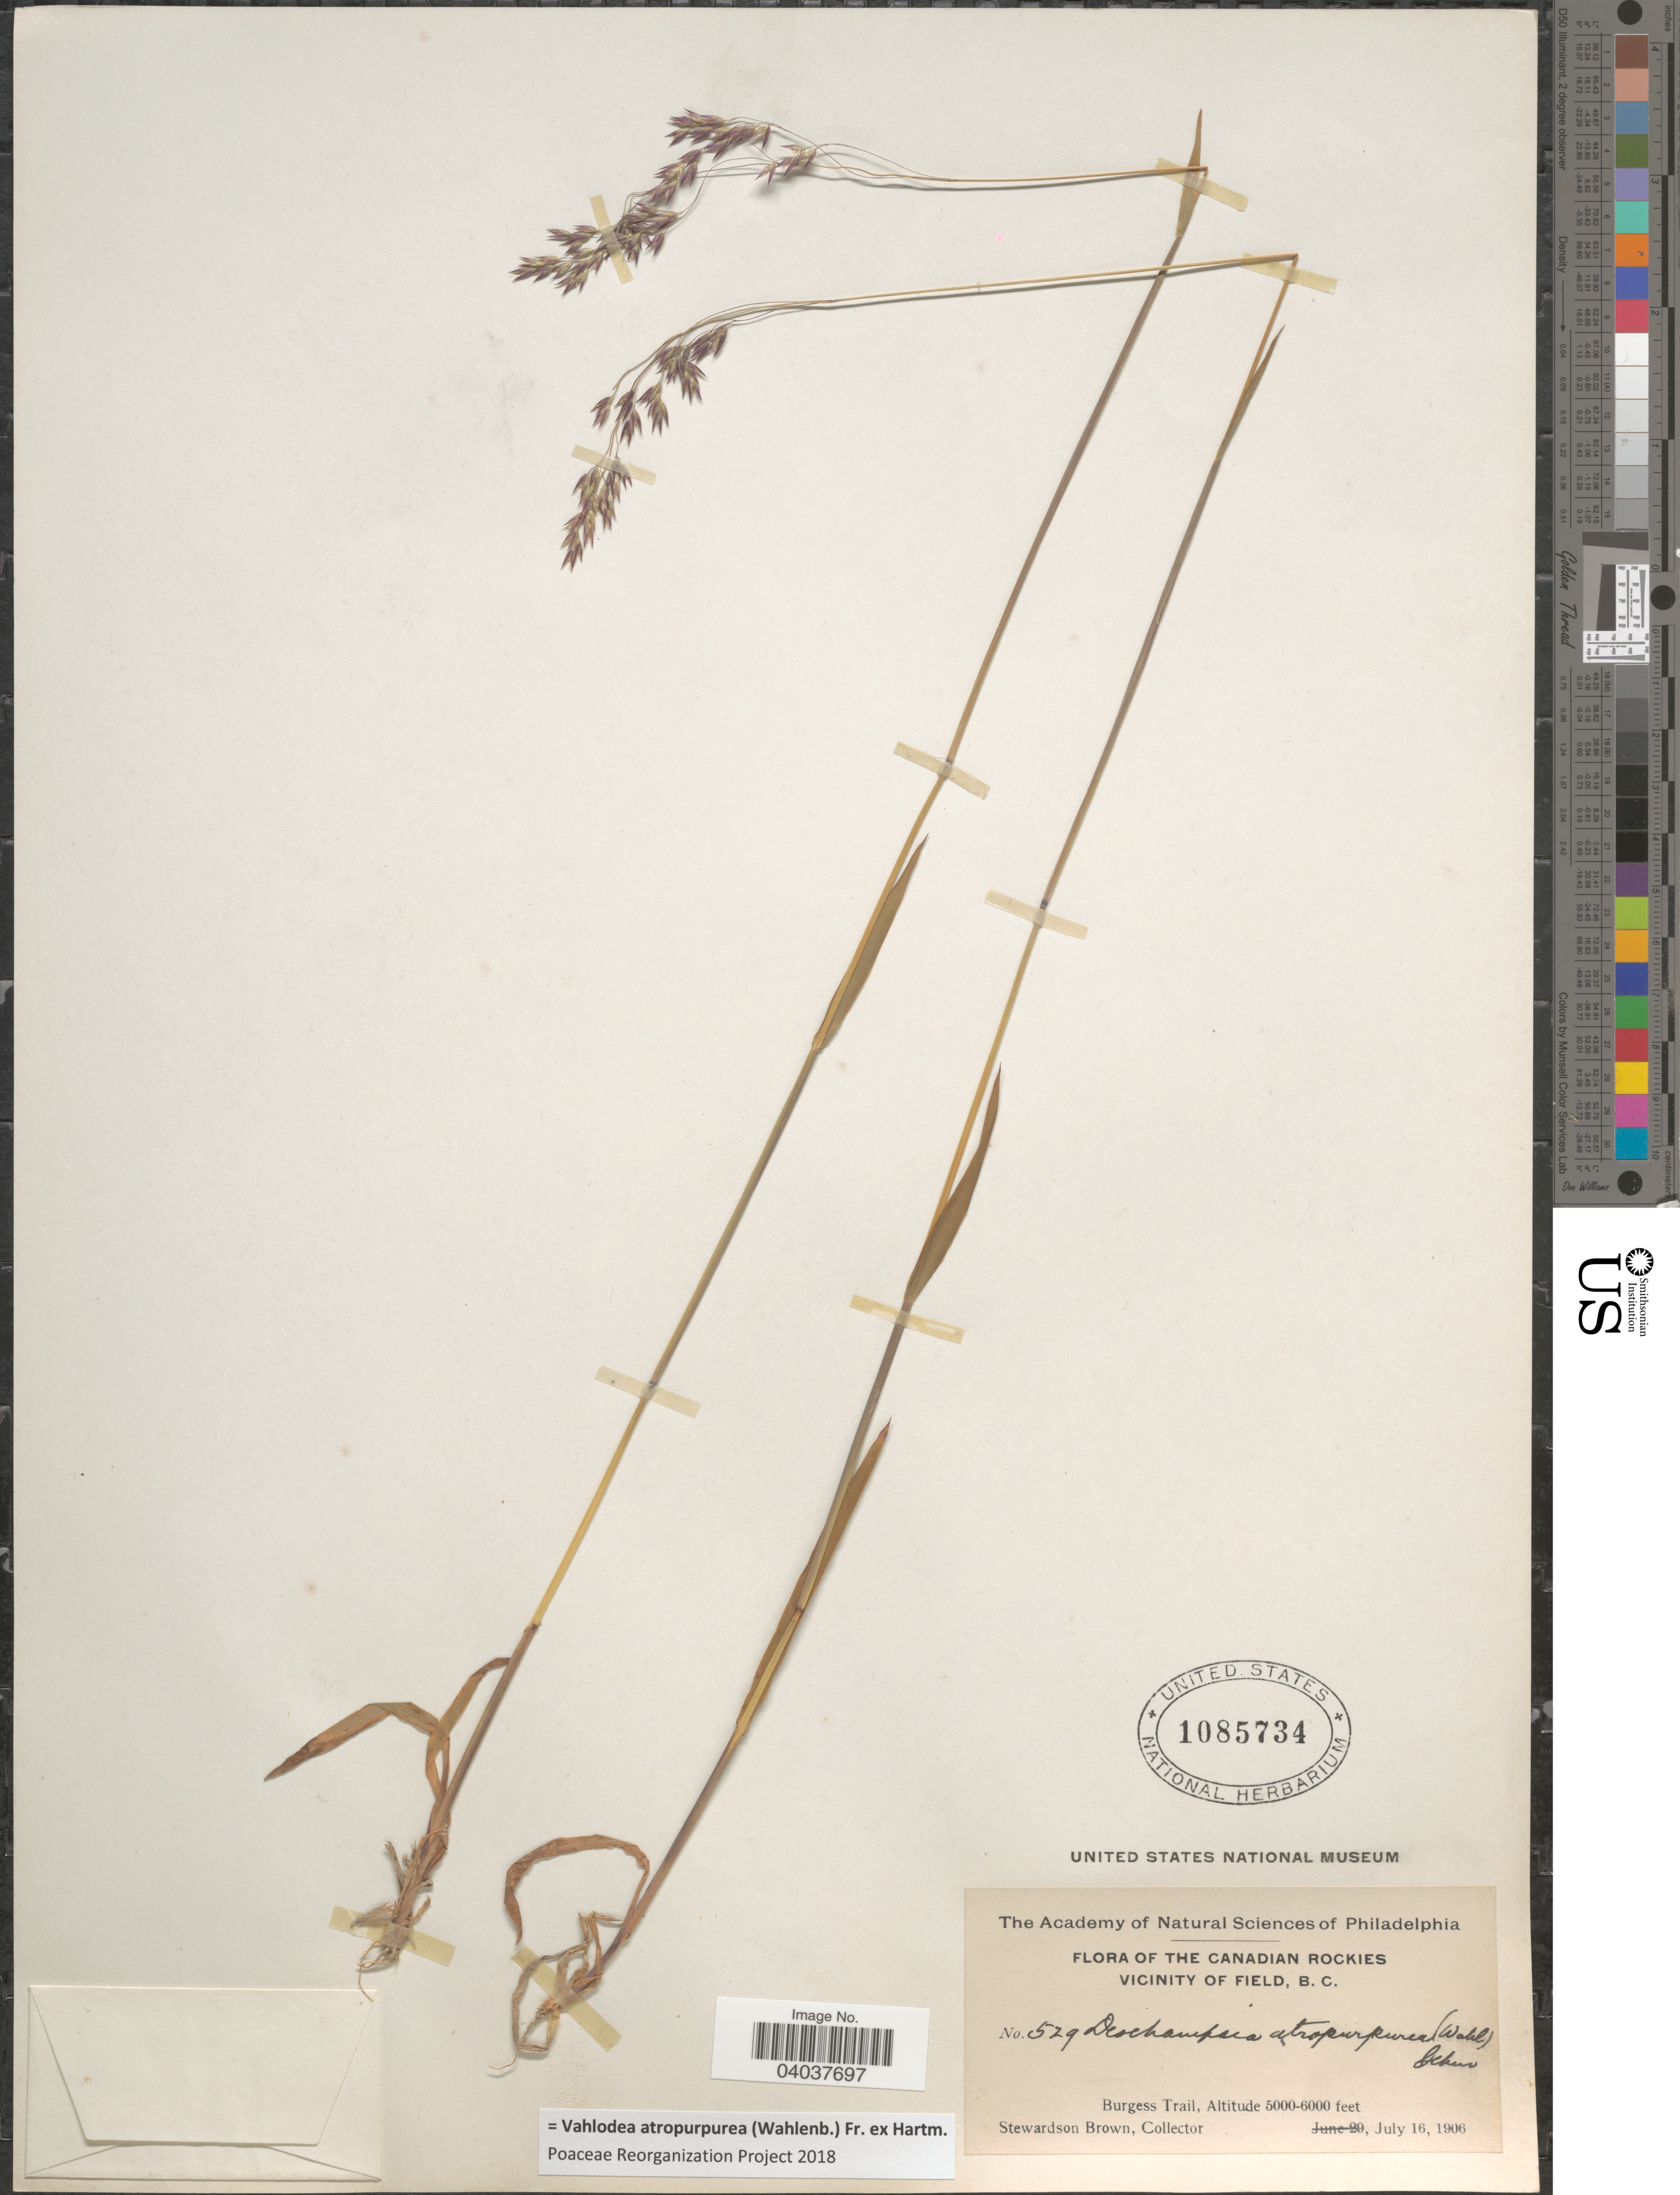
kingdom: Plantae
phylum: Tracheophyta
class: Liliopsida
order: Poales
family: Poaceae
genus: Vahlodea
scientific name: Vahlodea atropurpurea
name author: (Wahlenb.) Fr. ex Hartm.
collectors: S. Brown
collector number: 529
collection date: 1906-07-16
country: Canada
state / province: British Columbia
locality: The Canadian Rockies. Vicinity of Field. Burgess Trail.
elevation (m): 1524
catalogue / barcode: US 1085734